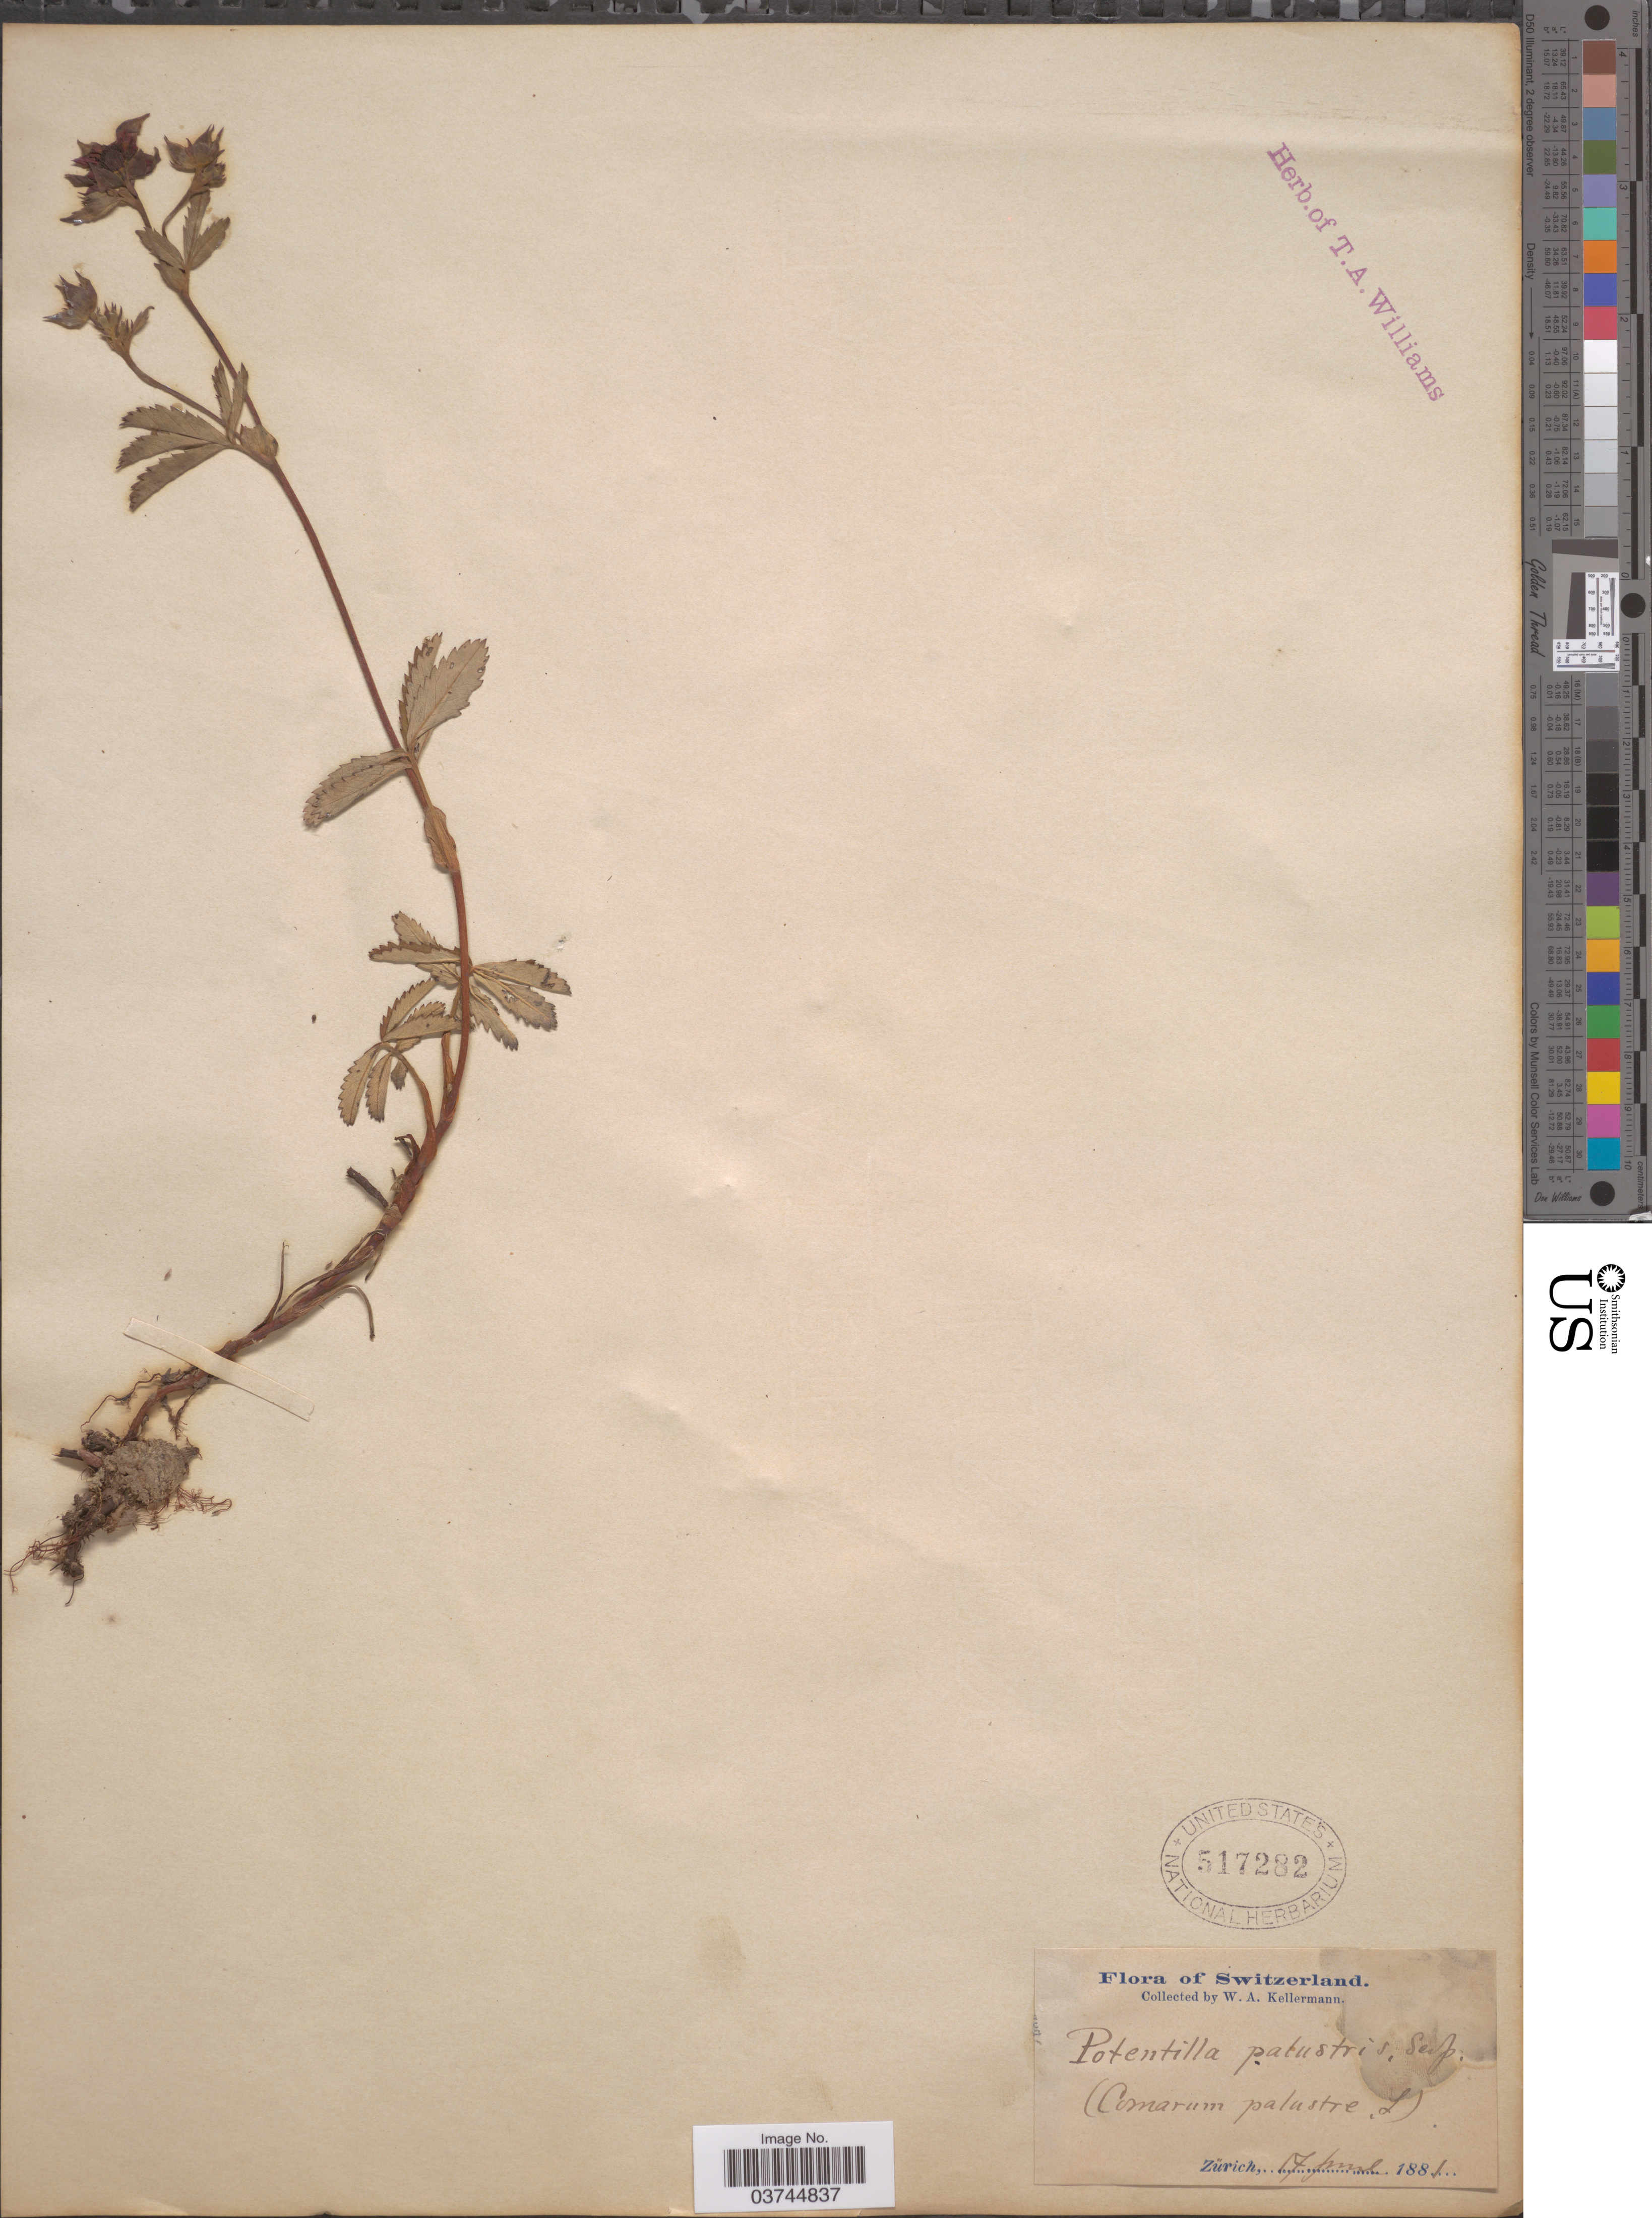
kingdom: Plantae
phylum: Tracheophyta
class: Magnoliopsida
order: Rosales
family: Rosaceae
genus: Comarum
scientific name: Comarum palustre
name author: L.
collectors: W. A. Kellermann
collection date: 1881-06-17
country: Switzerland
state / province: Zurich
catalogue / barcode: US 517282